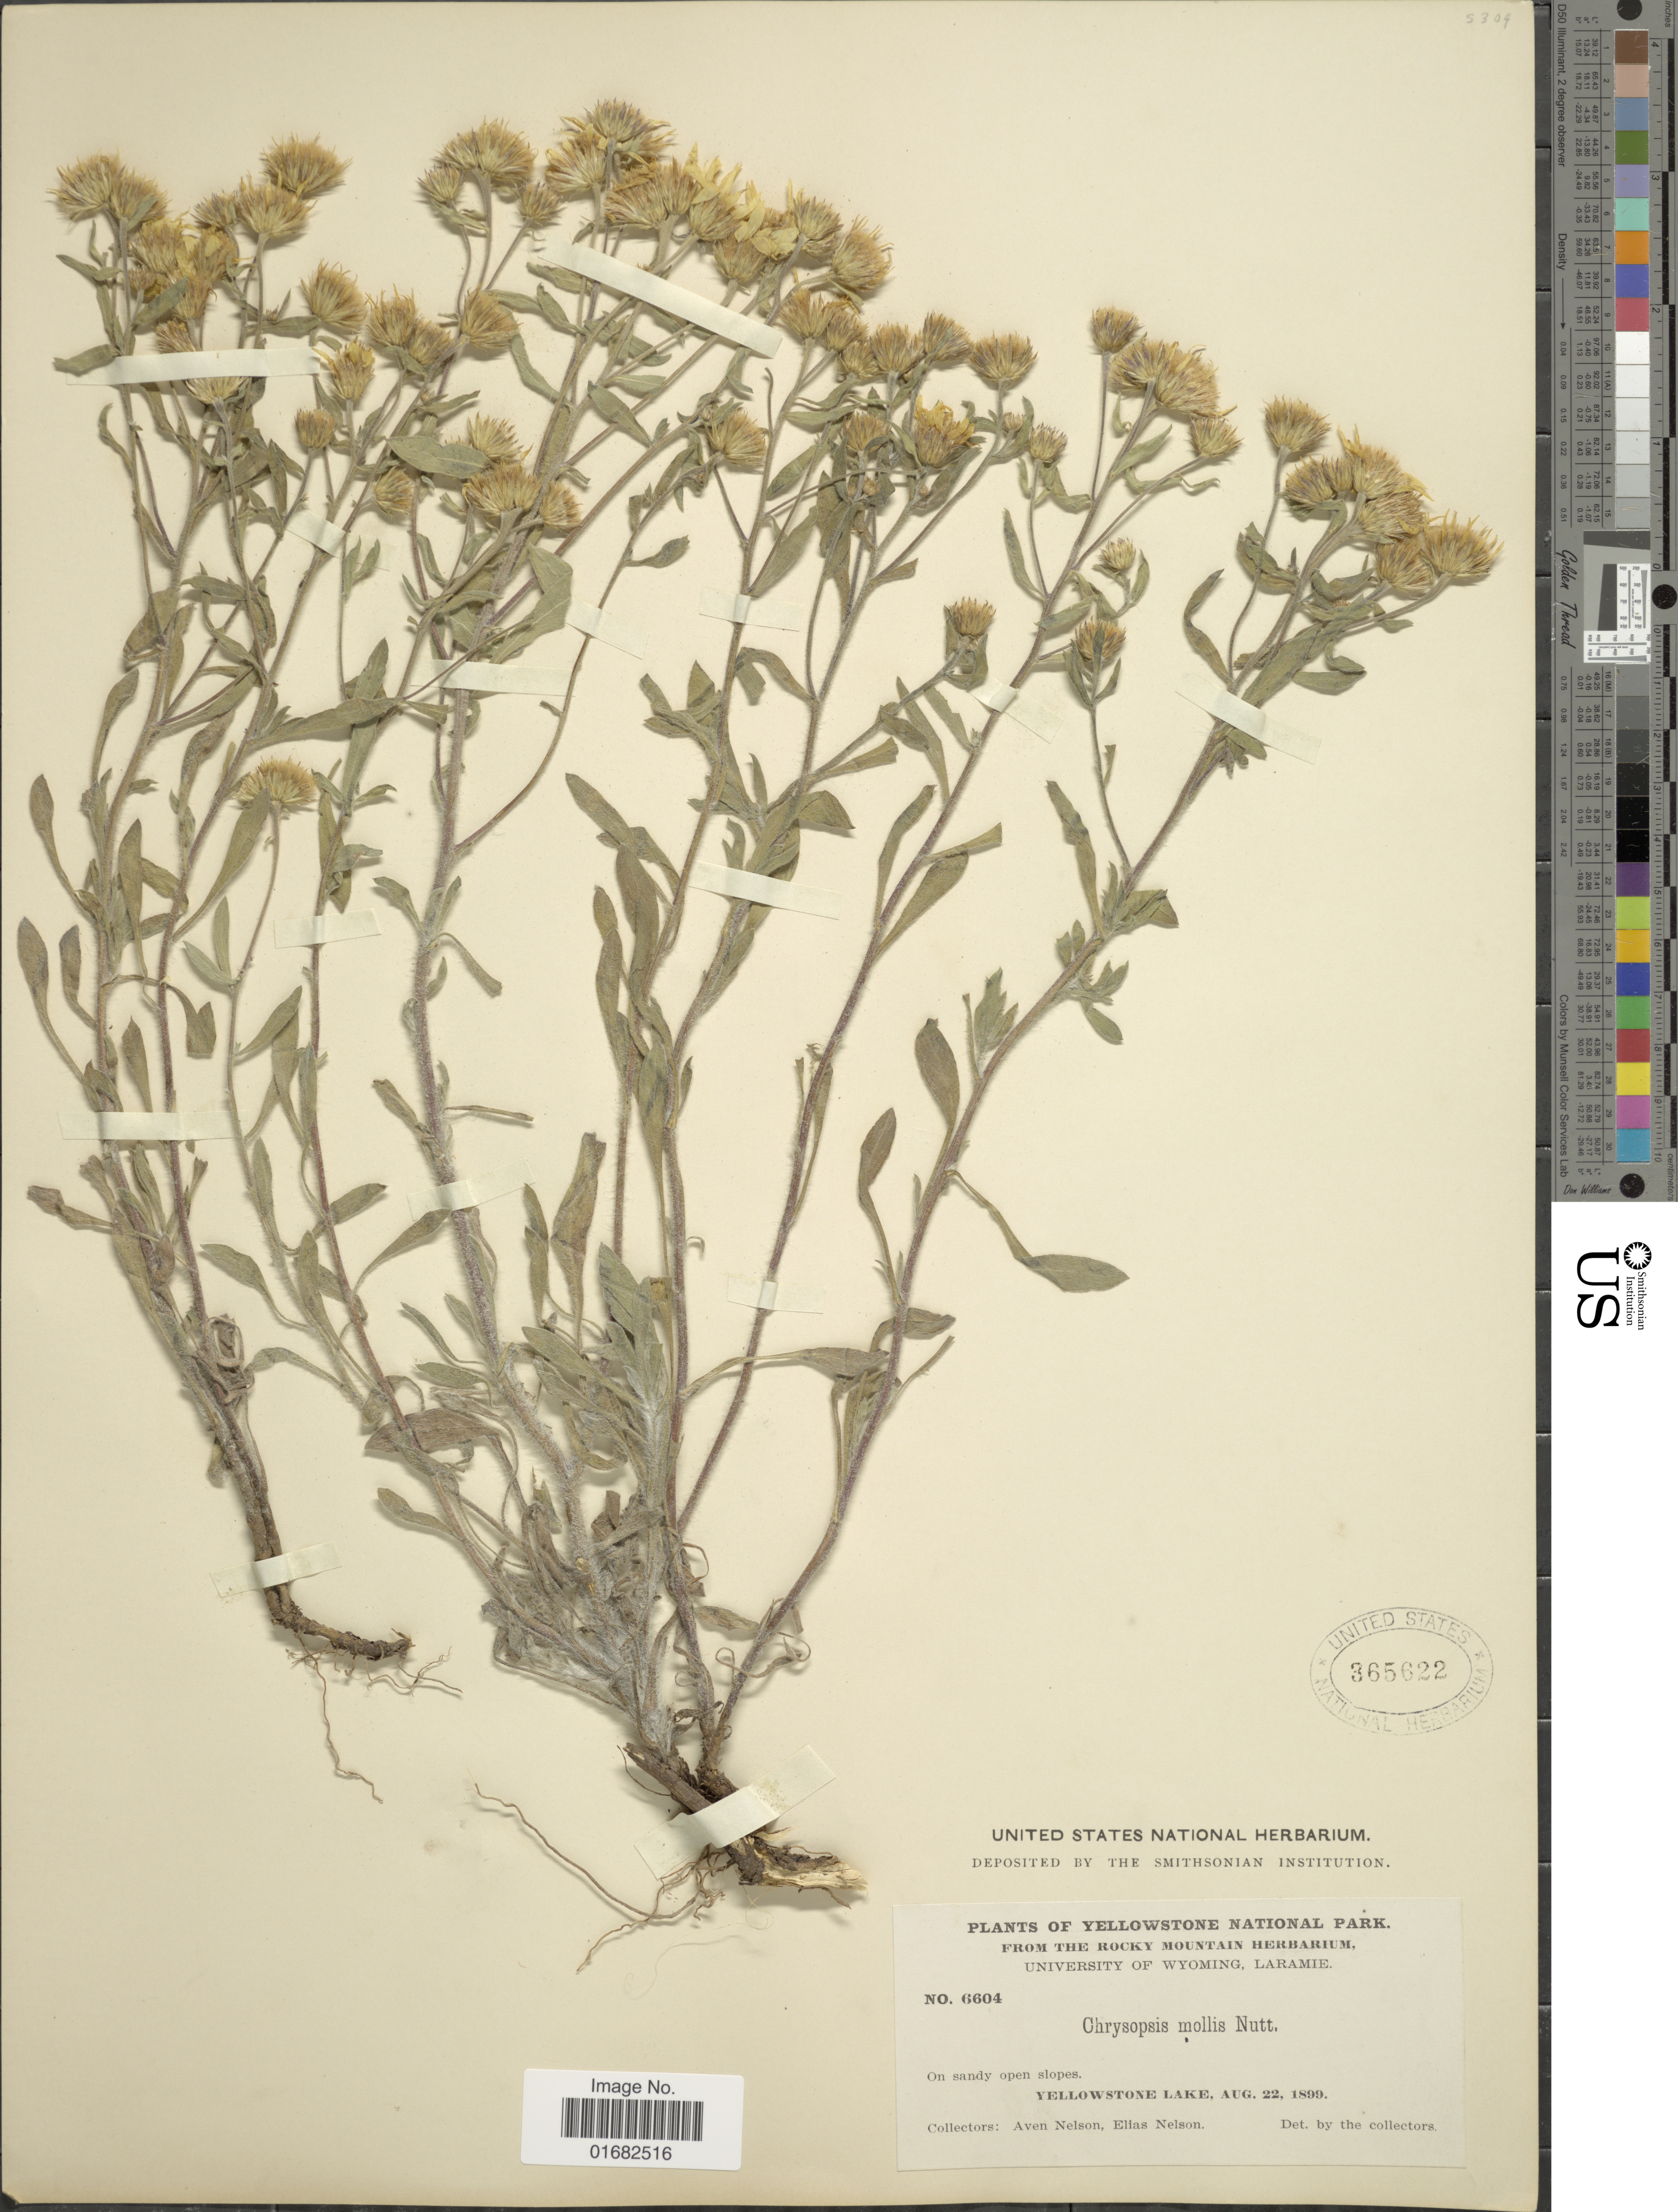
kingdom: Plantae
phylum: Tracheophyta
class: Magnoliopsida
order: Asterales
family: Asteraceae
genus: Heterotheca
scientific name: Heterotheca mollis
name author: Nutt.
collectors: A. Nelson & E. Nelson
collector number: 6604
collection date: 1899-08-22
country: United States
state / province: Wyoming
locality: Yellowstone National Park. Yellowstone Lake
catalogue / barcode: US 365622